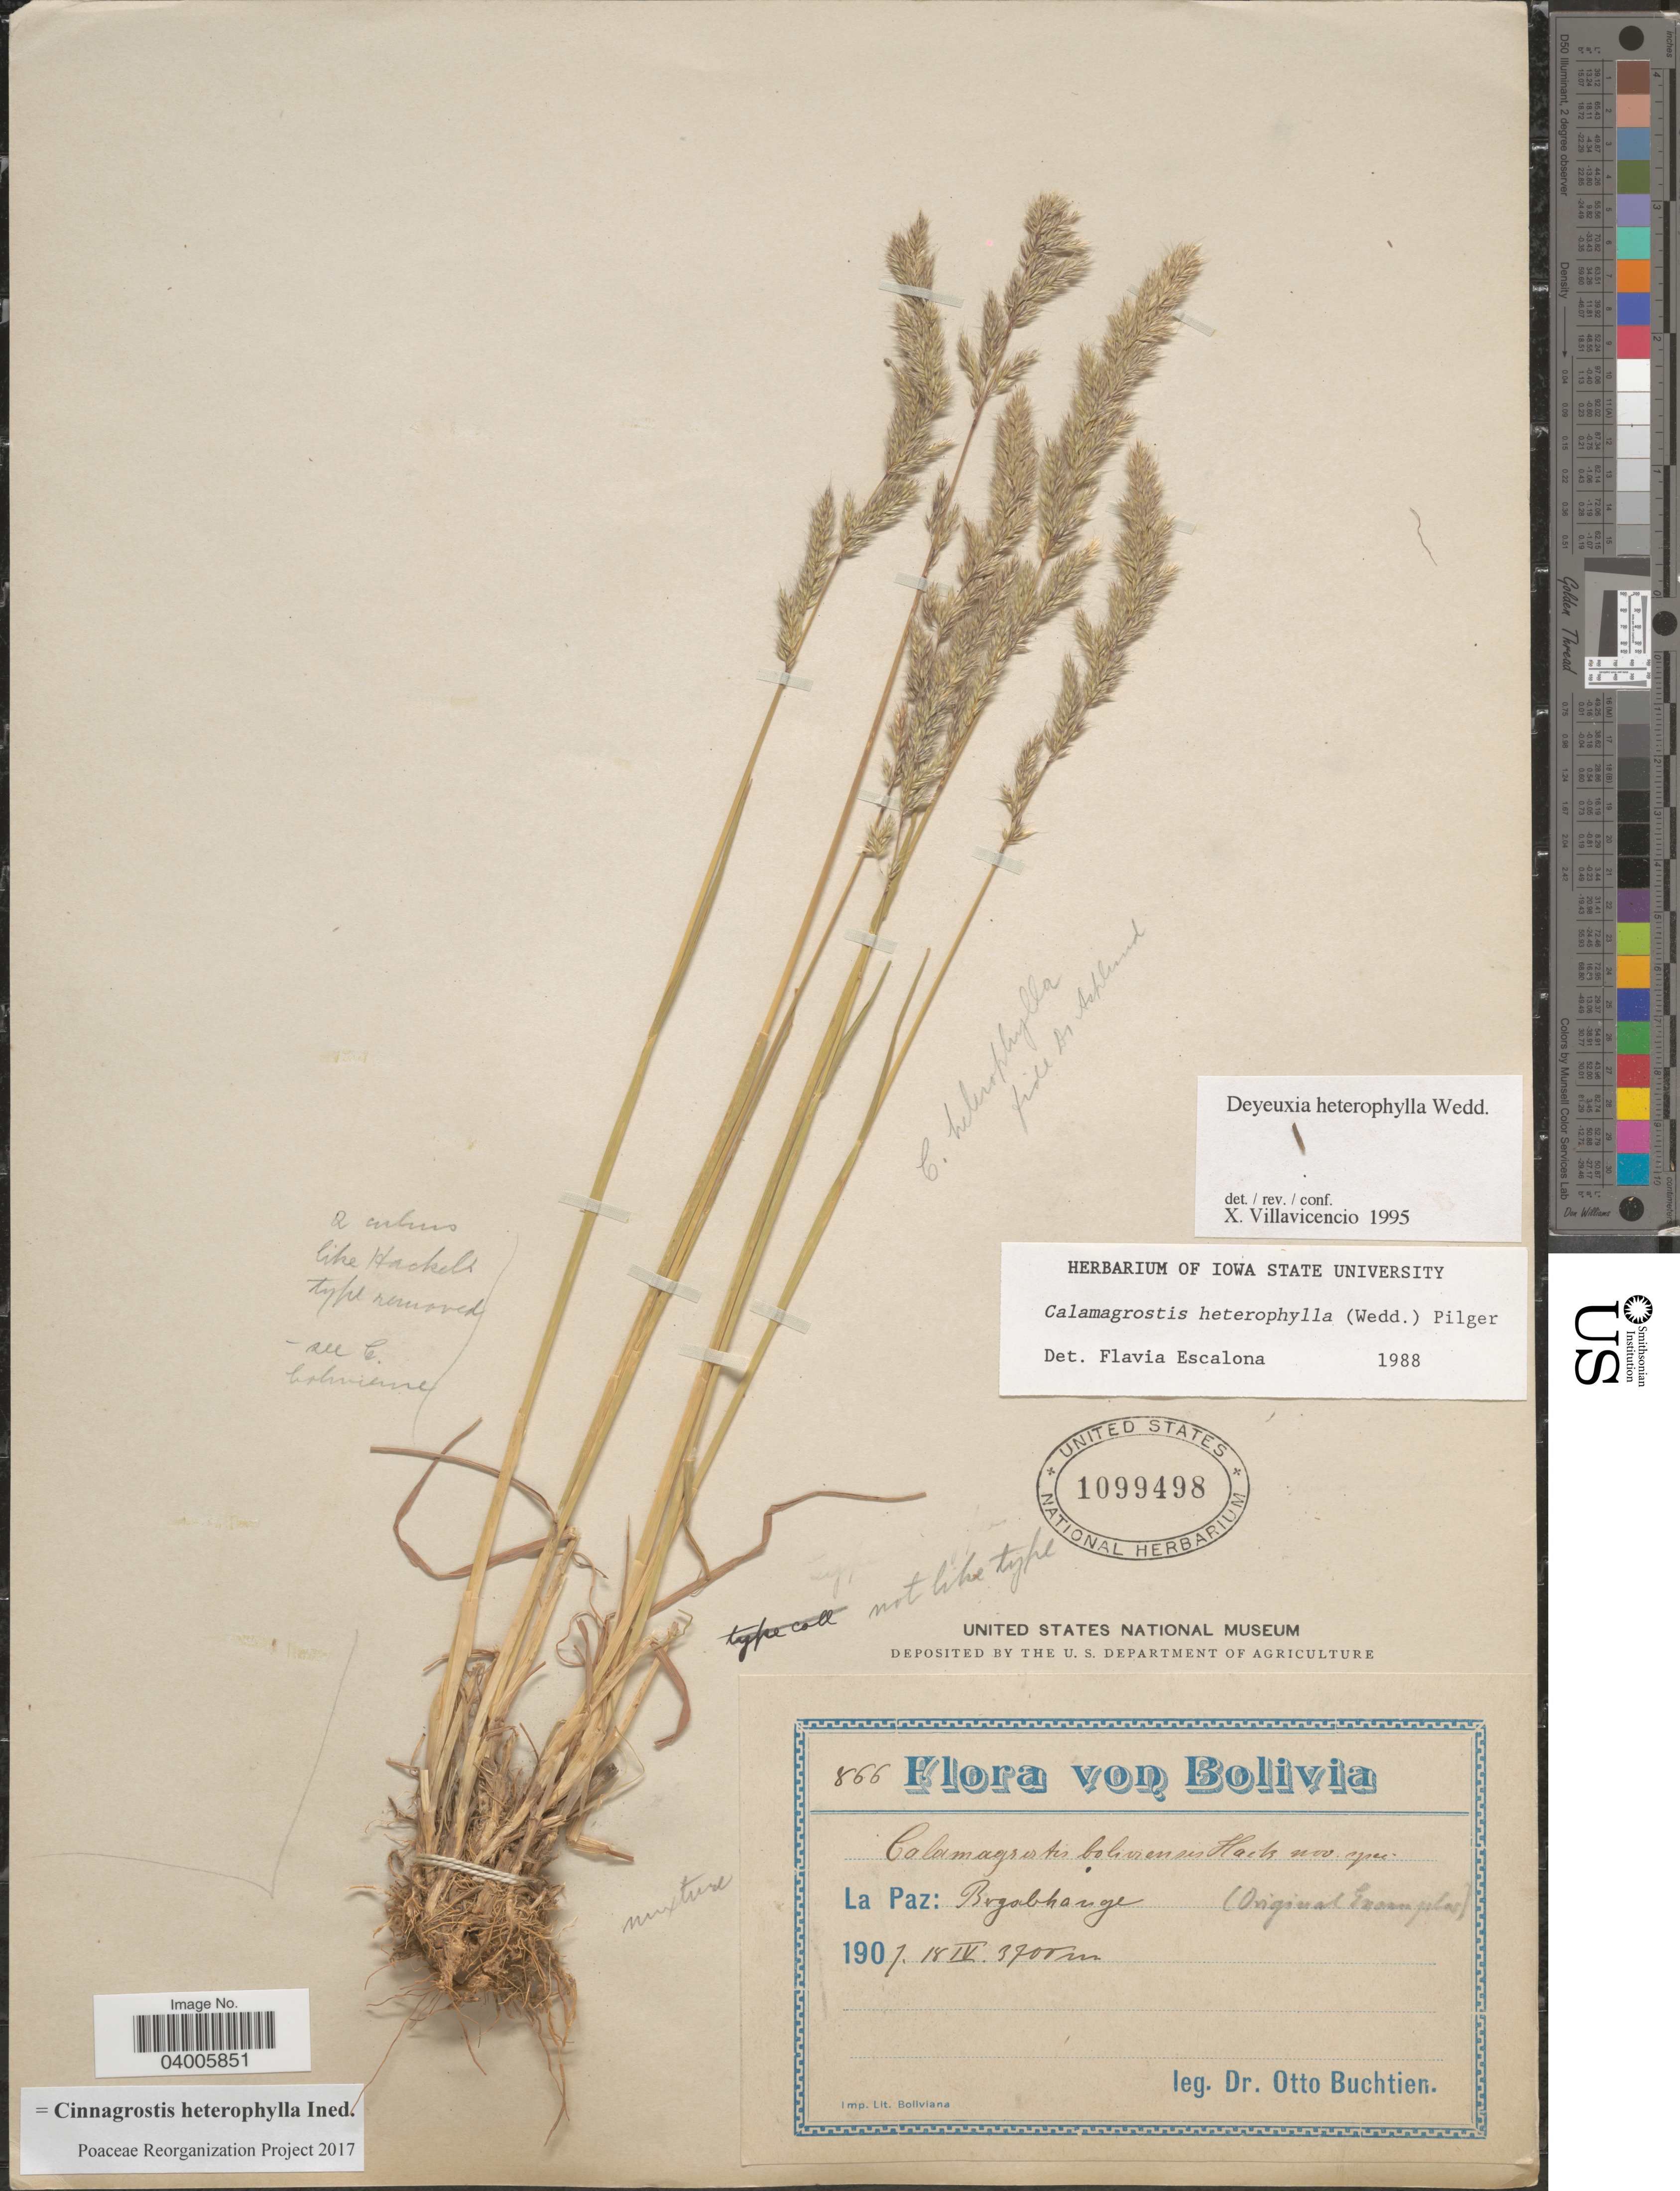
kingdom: Plantae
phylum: Tracheophyta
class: Liliopsida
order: Poales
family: Poaceae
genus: Cinnagrostis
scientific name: Cinnagrostis heterophylla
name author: (Wedd.) P.M. Peterson et al.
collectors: O. Buchtien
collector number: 866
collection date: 1907-04-18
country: Bolivia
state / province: La Paz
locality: Bergabhange.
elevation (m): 3700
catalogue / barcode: US 1099498